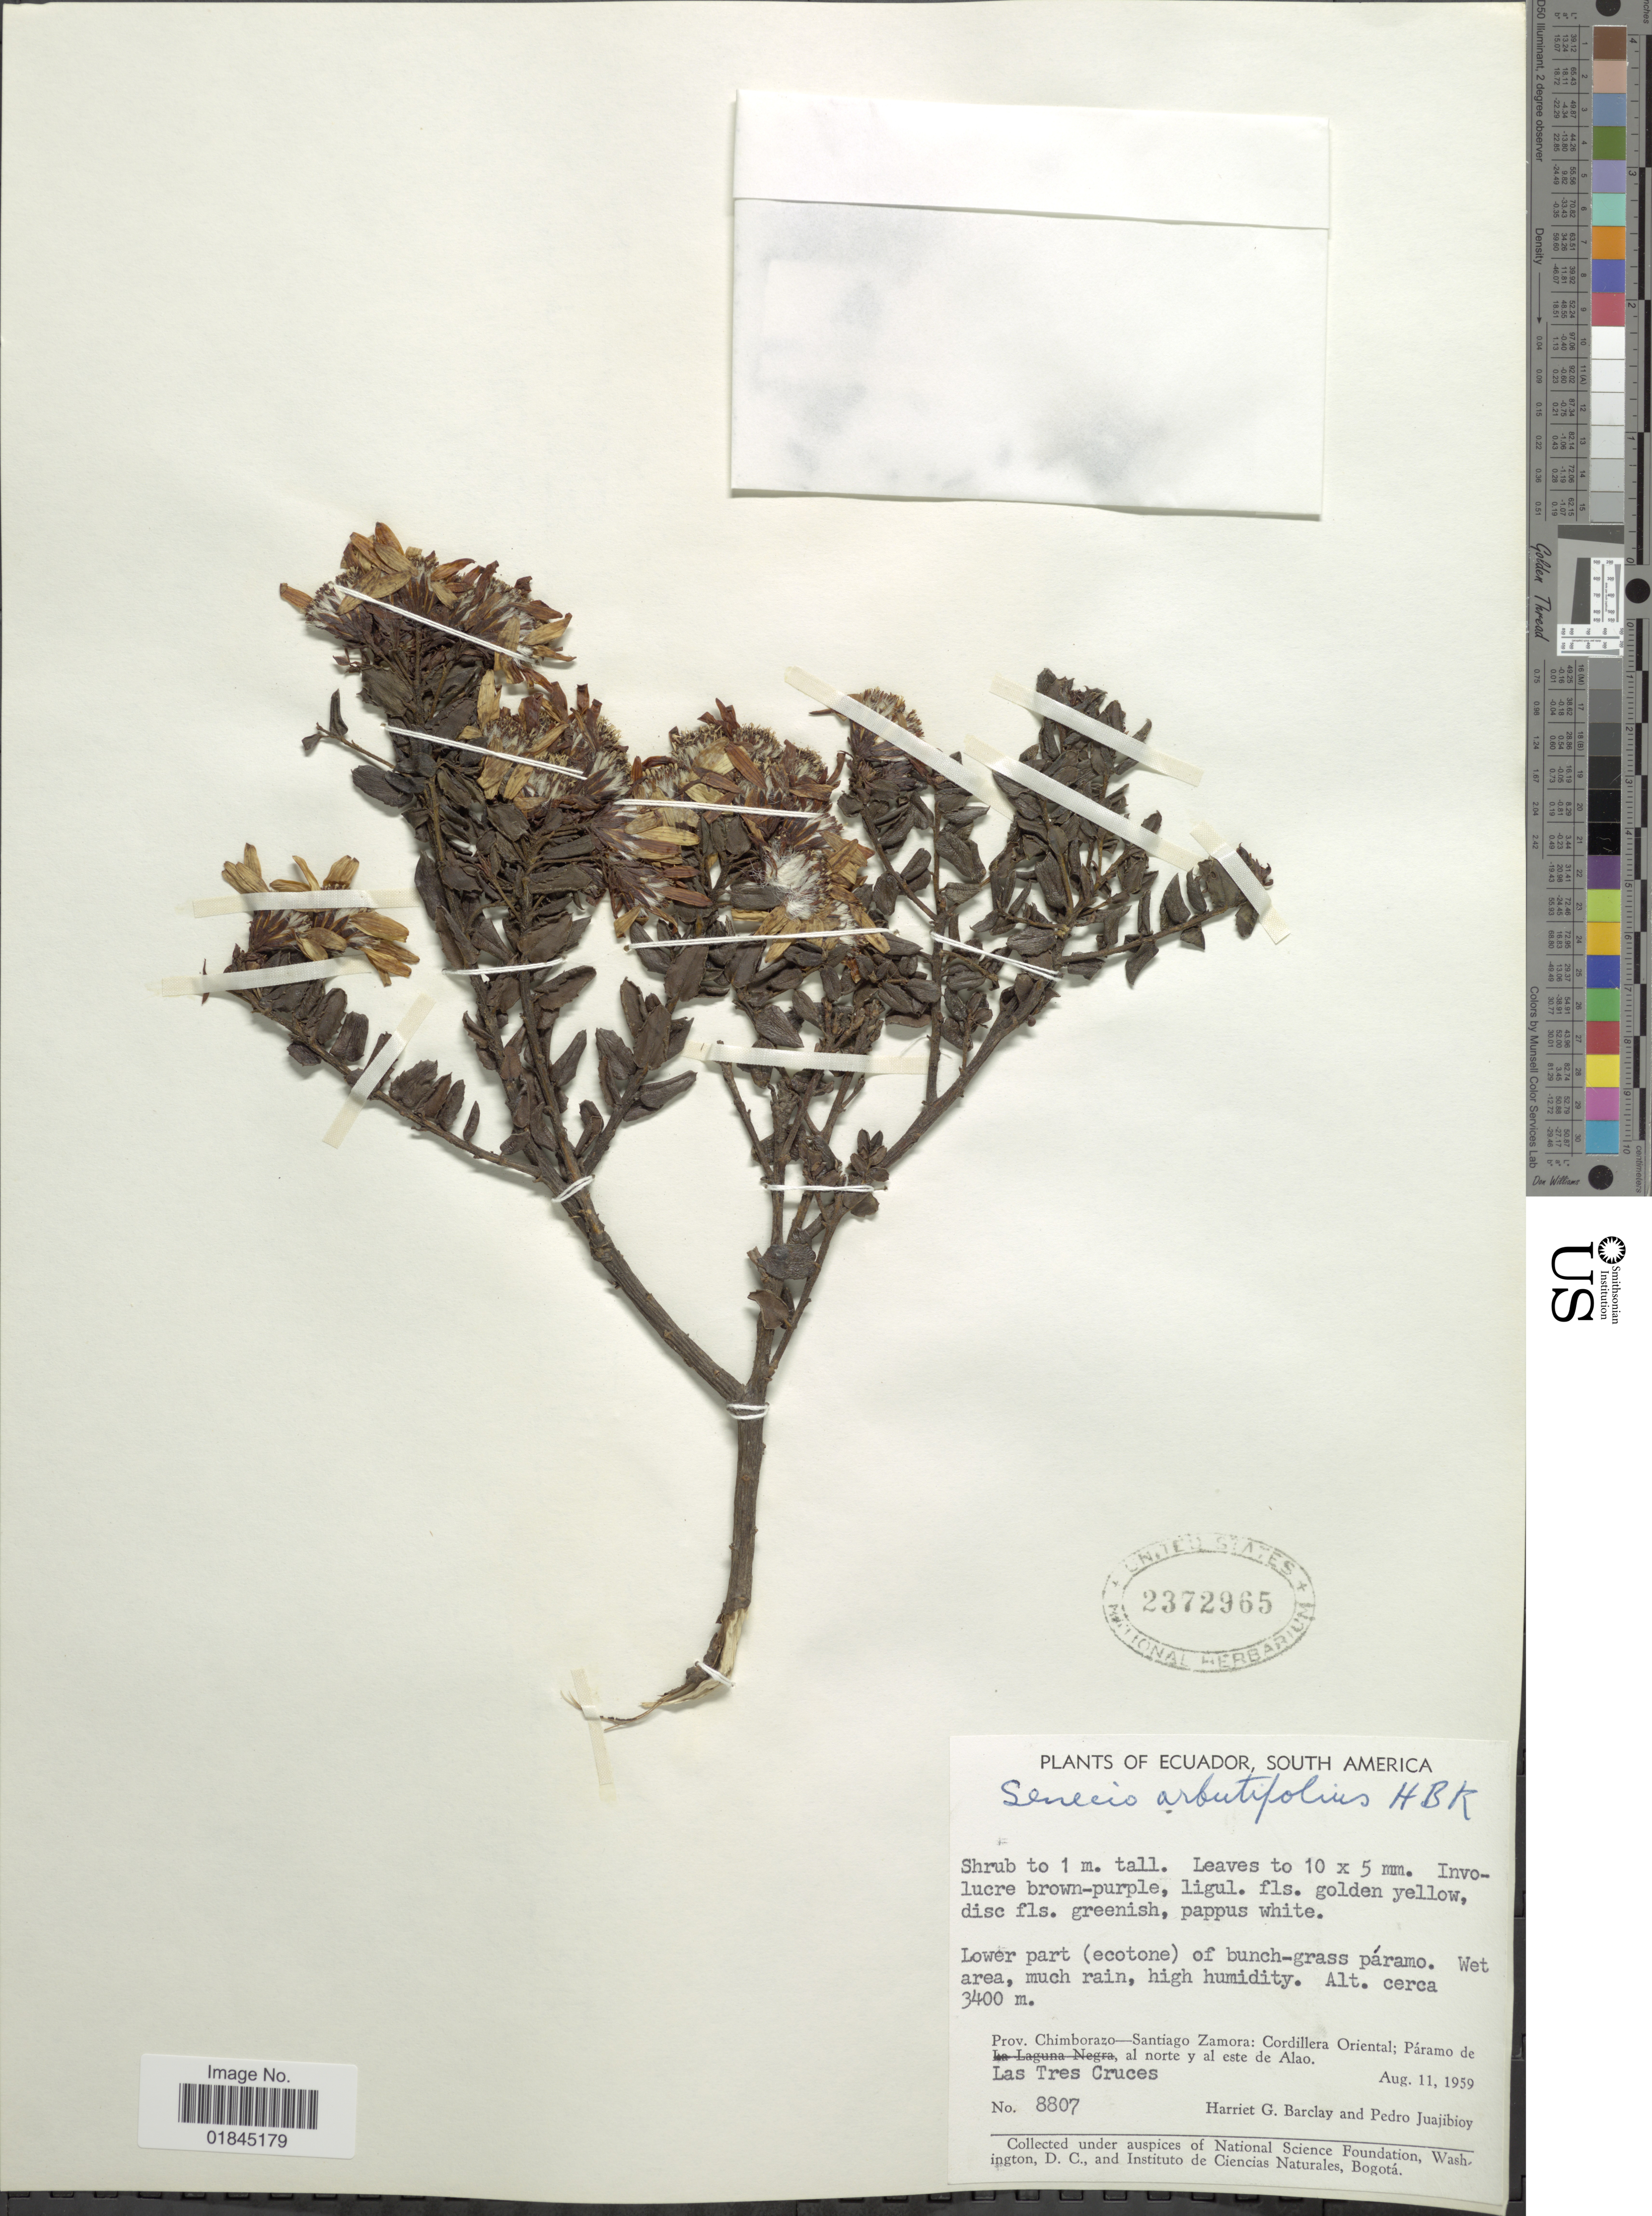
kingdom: Plantae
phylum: Tracheophyta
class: Magnoliopsida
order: Asterales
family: Asteraceae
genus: Pentacalia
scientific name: Pentacalia arbutifolia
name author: (Kunth) Cuatrec.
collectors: H. G. Barclay & P. Juajibioy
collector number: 8807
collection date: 1959-08-11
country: Ecuador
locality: Prov. Chimborazo-Santiago Zamora: Cordillera Oriental; Páramo de Las Tres Cruces al norte y al este de Alao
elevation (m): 3400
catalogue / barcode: US 2372965